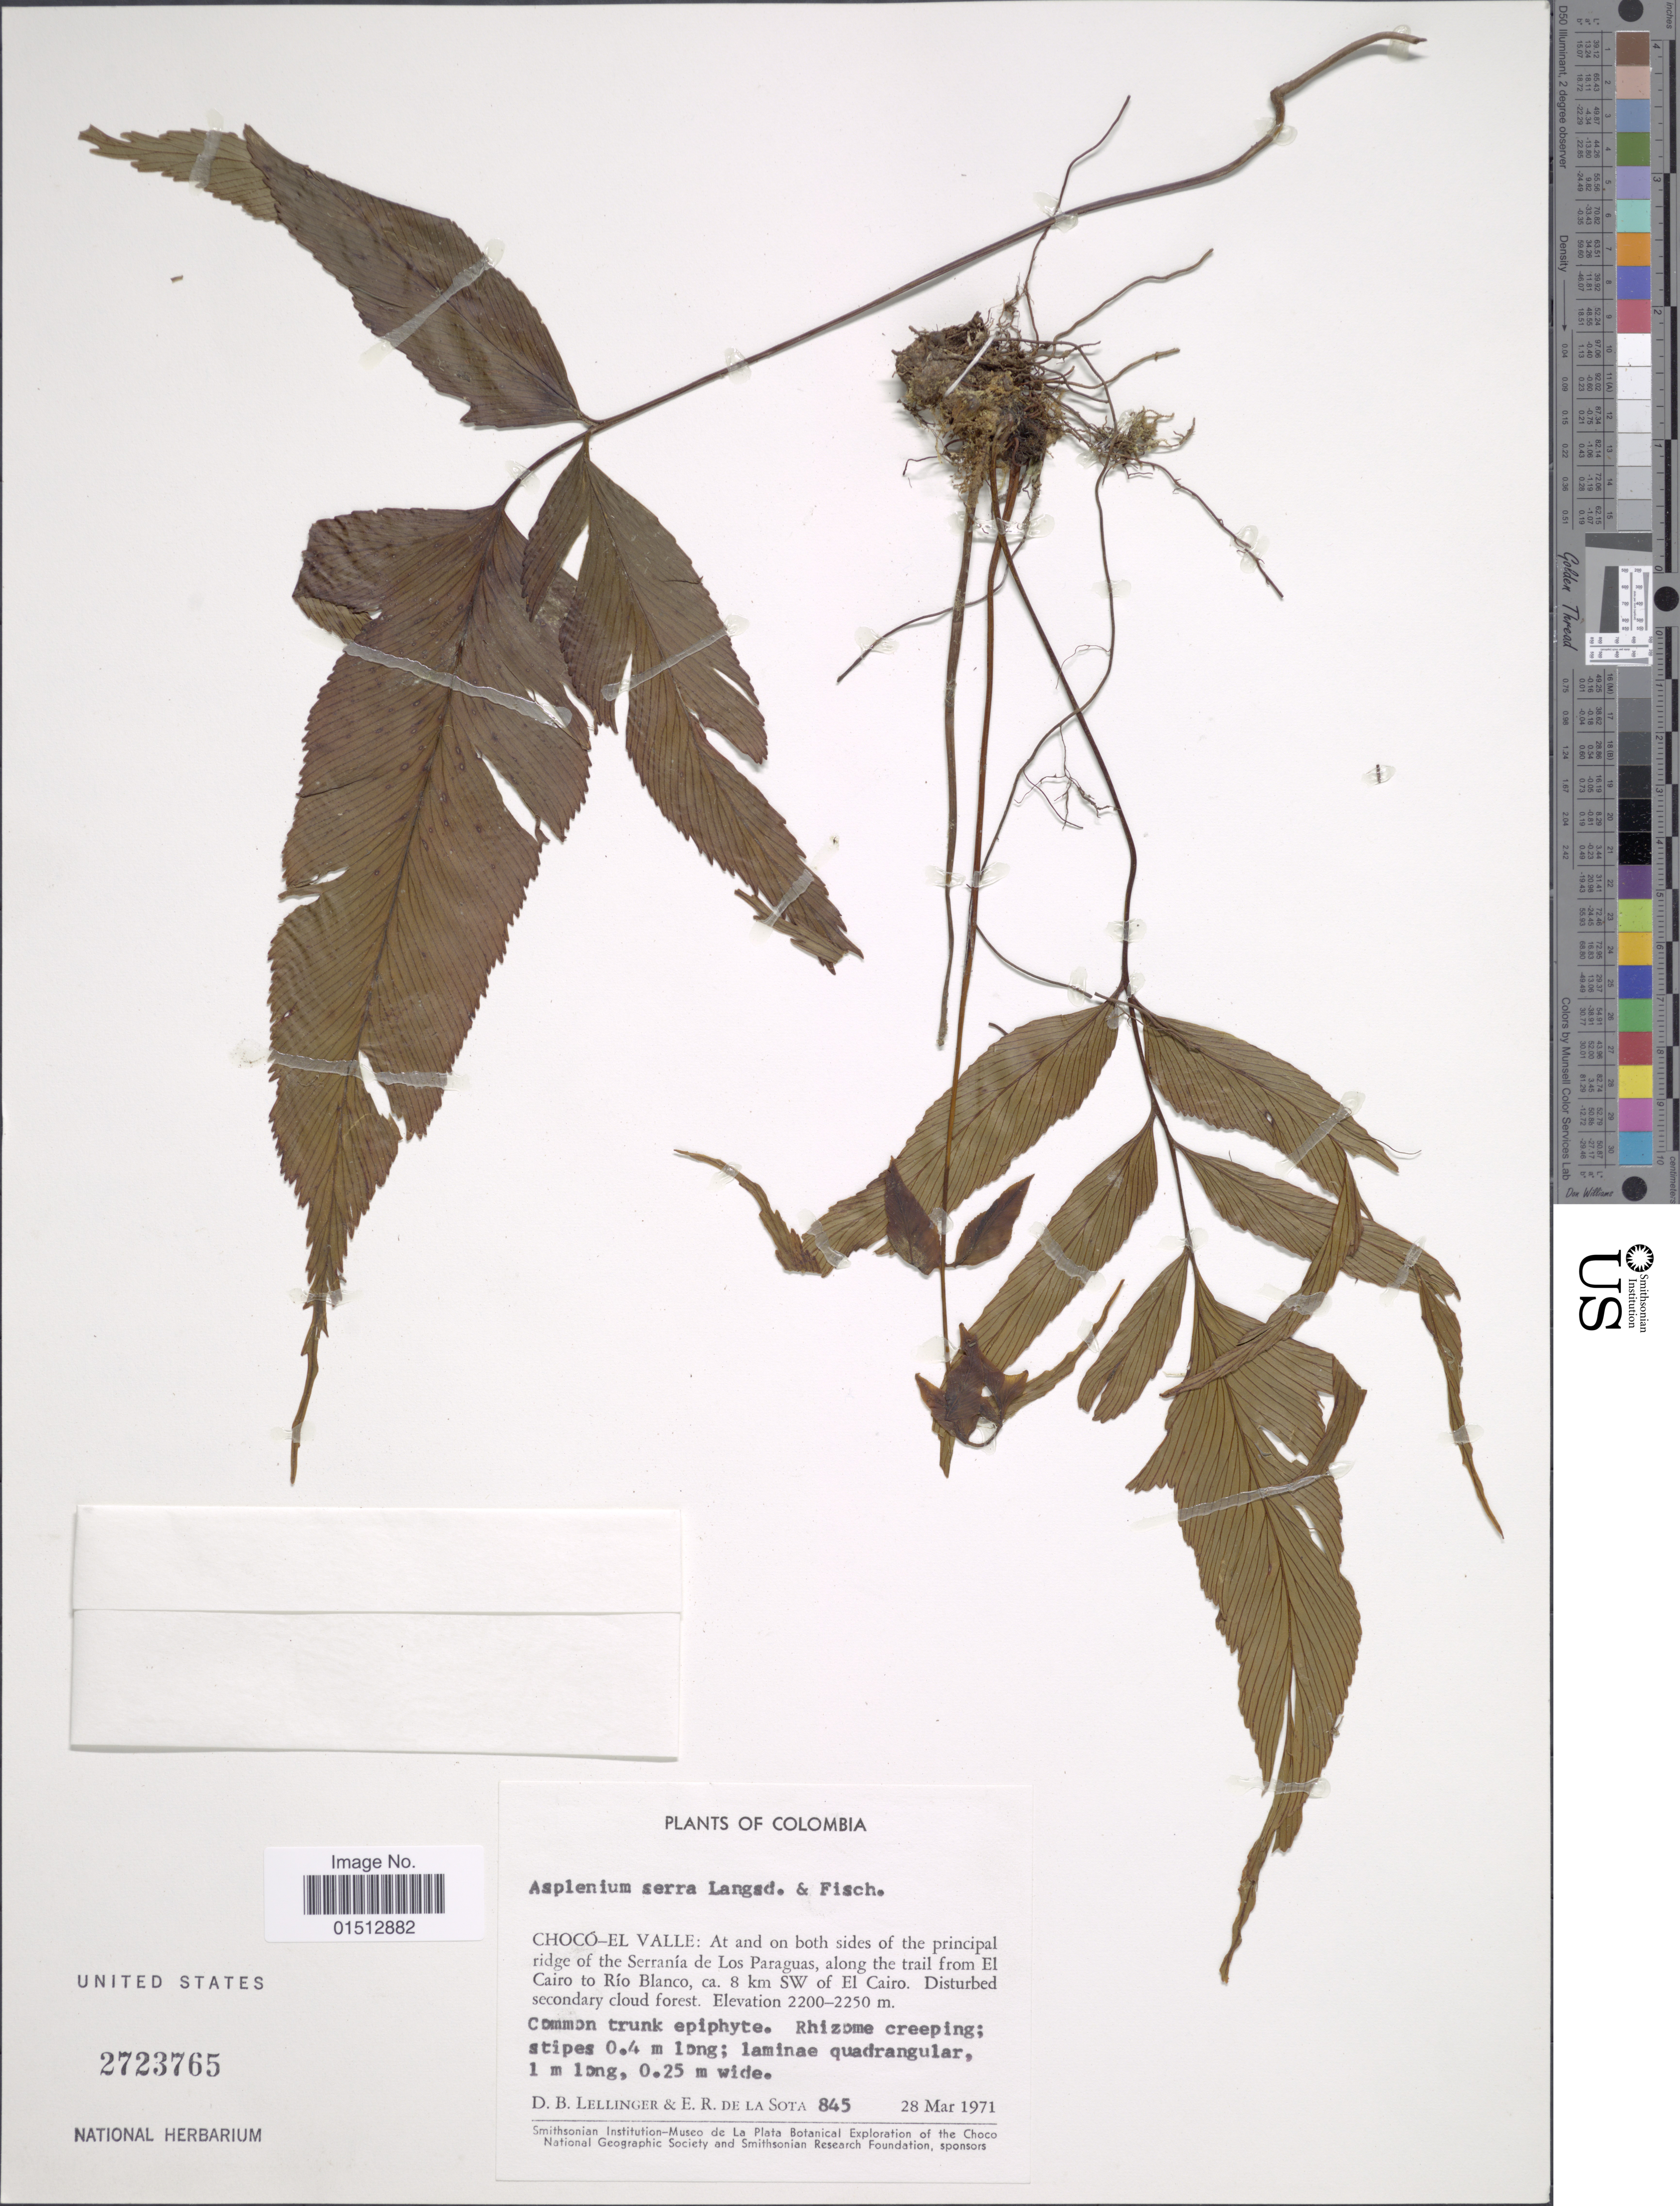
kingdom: Plantae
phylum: Tracheophyta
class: Polypodiopsida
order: Polypodiales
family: Aspleniaceae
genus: Asplenium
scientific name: Asplenium serra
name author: Langsd. & Fisch.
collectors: D. B. Lellinger & E. R. de la Sota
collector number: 845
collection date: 1971-03-28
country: Colombia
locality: Colombia, Choco-El Valle: At and on both sides of the principal ridge of the Serrania de Los Paraguas, along the trail from El Cairo to Rio Blanco, ca. 8 km SW of El Cairo.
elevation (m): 2200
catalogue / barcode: US 2723765